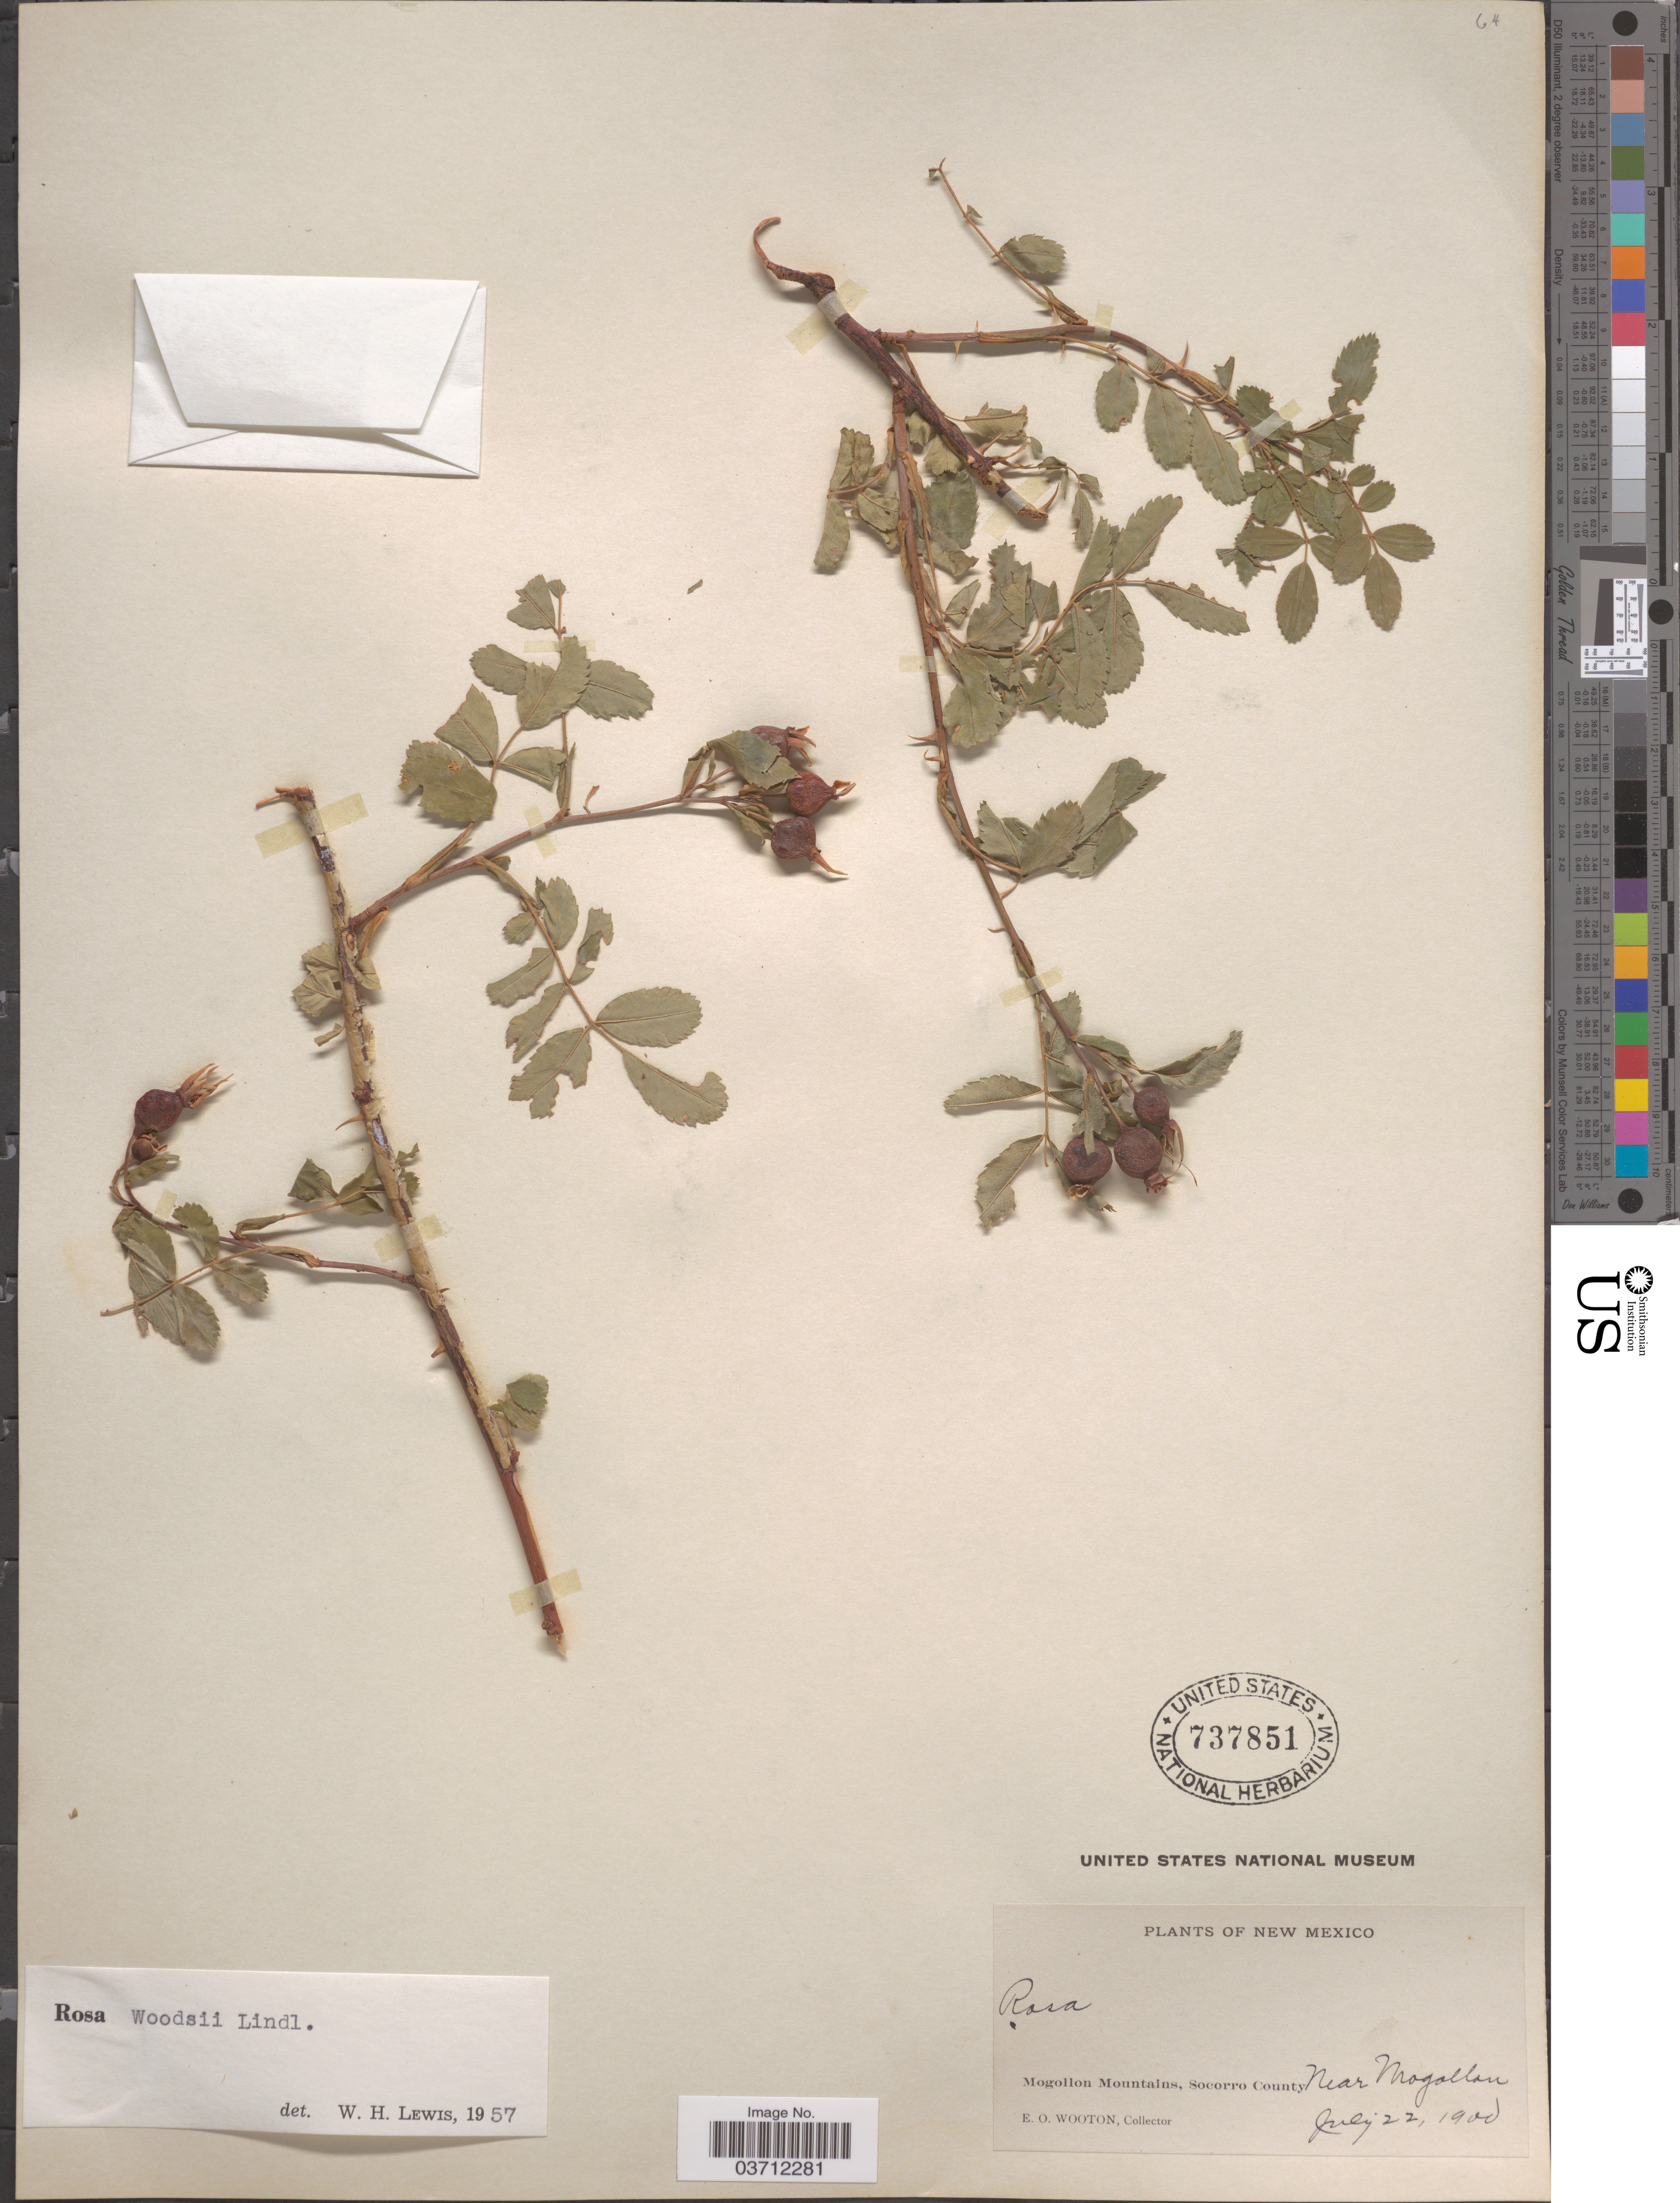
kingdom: Plantae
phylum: Tracheophyta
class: Magnoliopsida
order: Rosales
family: Rosaceae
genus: Rosa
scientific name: Rosa woodsii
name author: Lindl.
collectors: E. O. Wooton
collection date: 1900-07-22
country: United States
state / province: New Mexico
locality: Mogollon Mountains, Socorro County Near Mogollon.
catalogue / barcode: US 737851